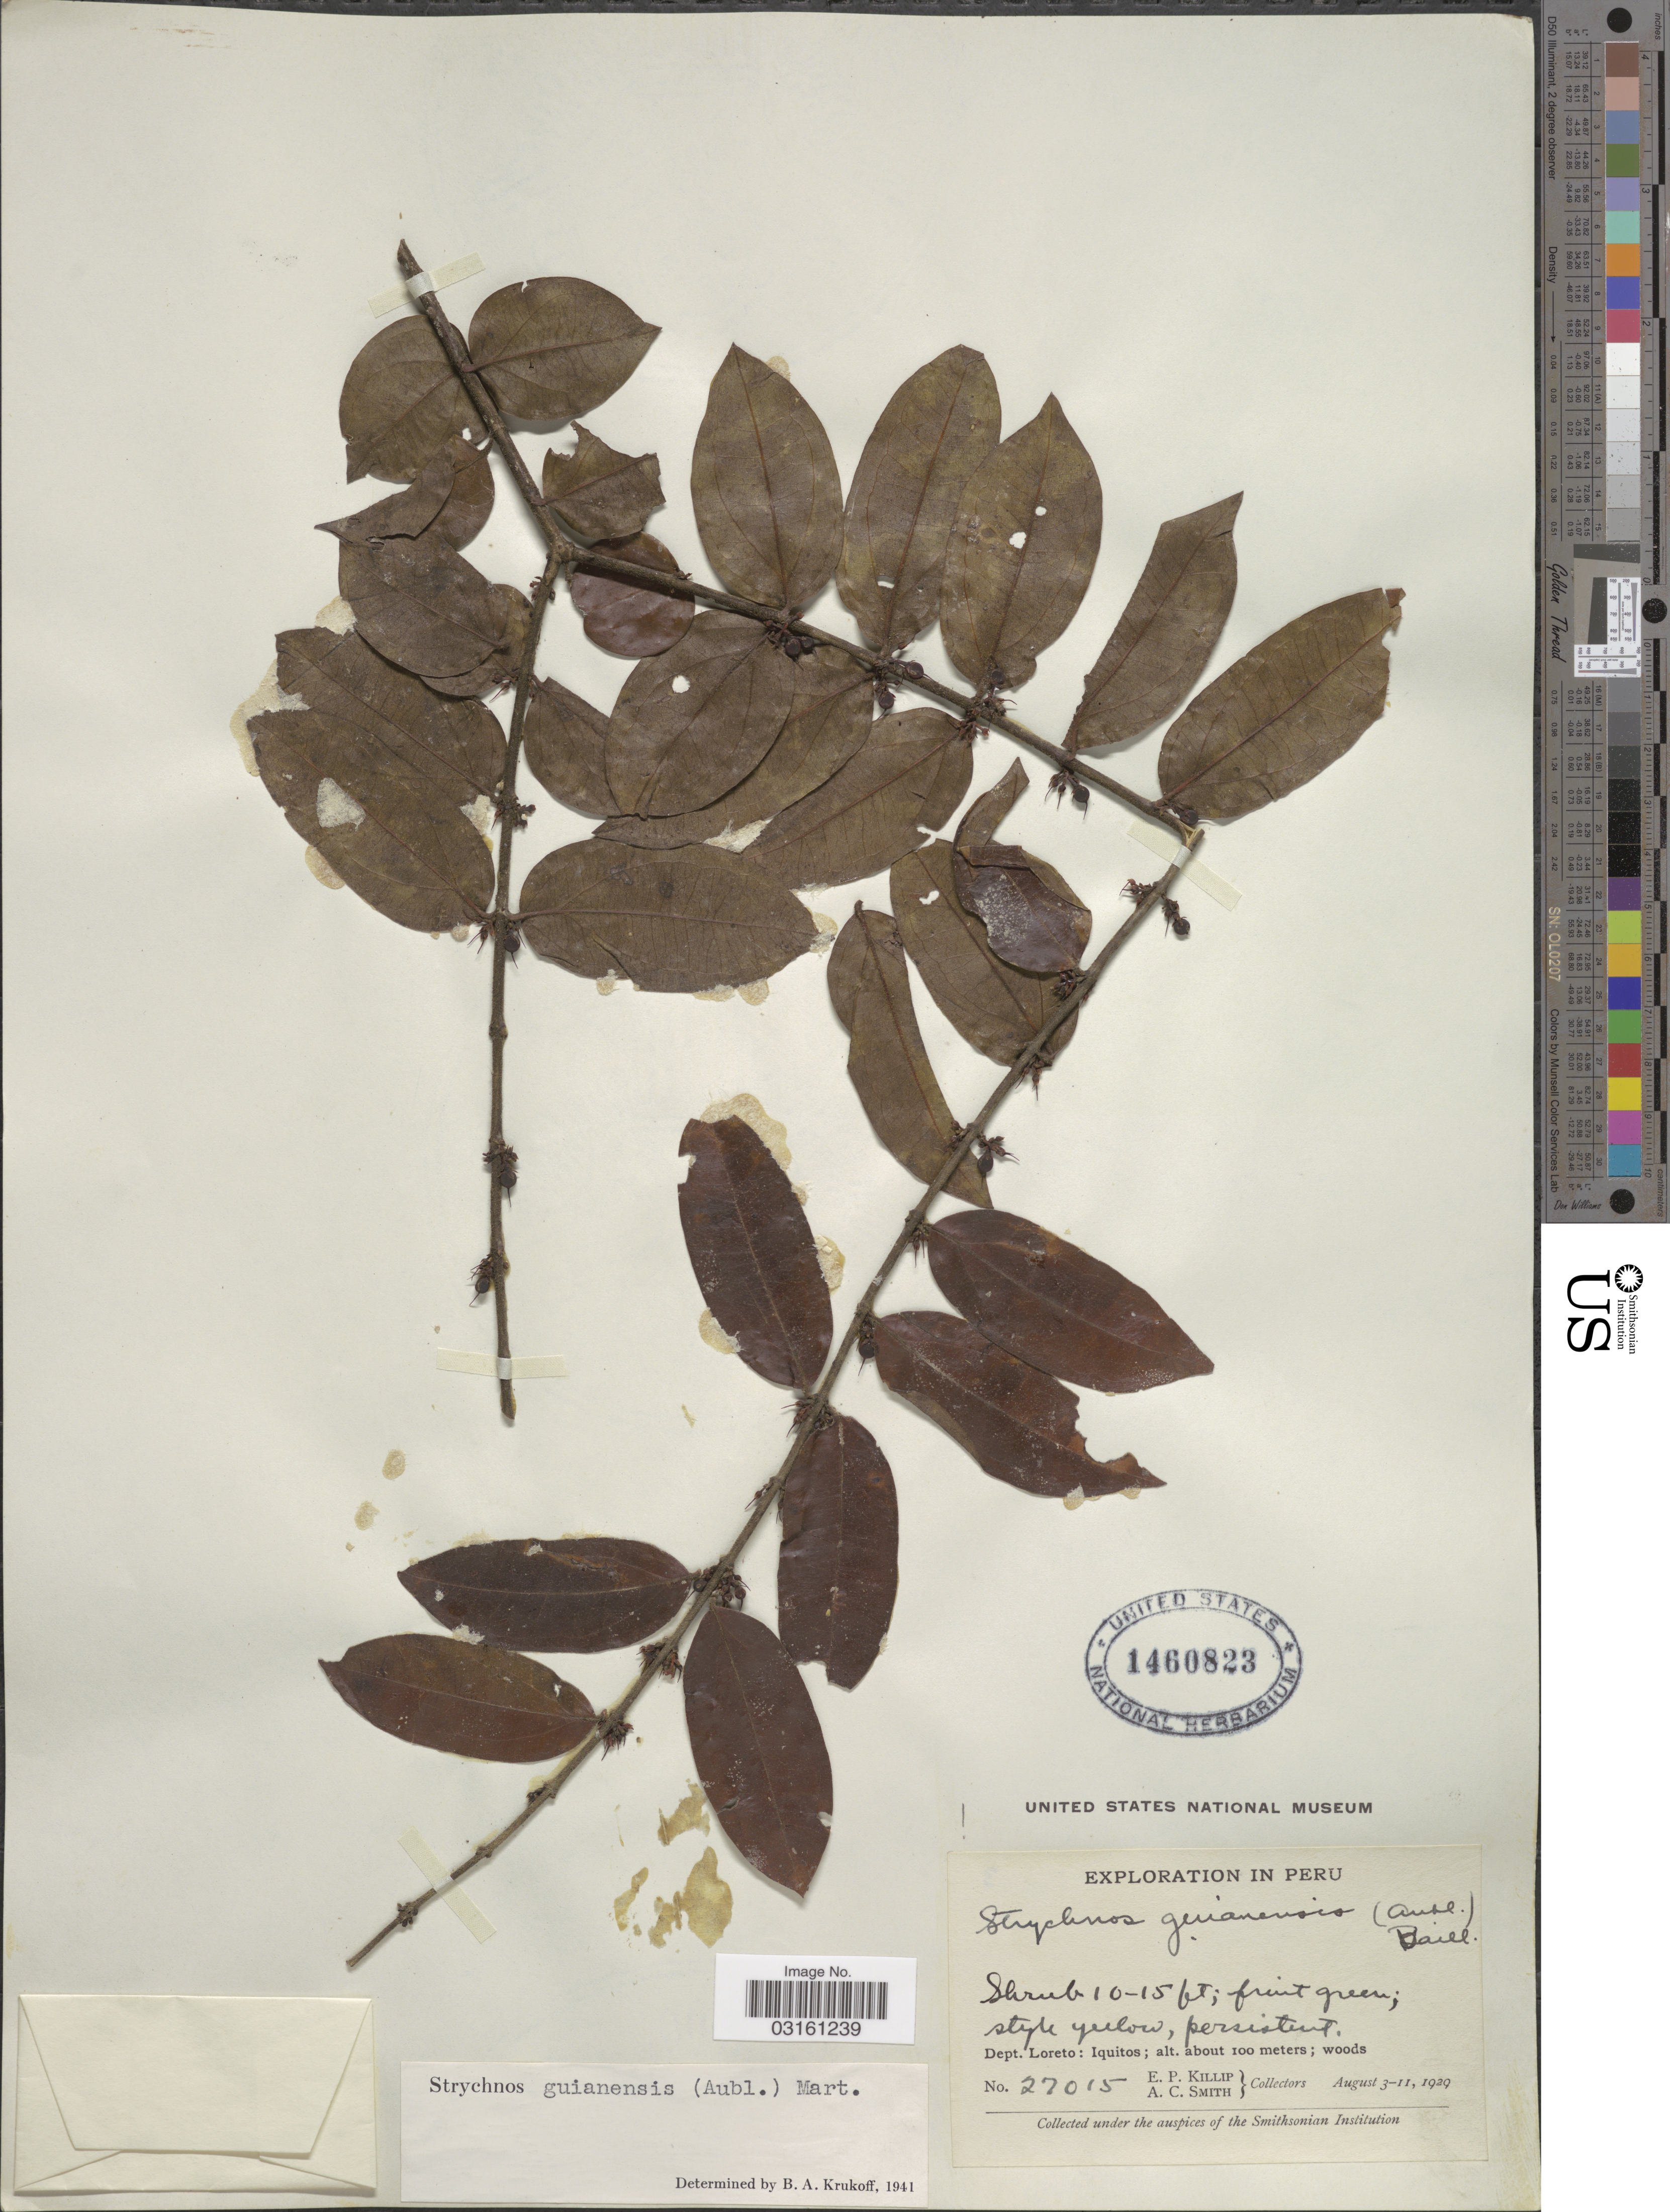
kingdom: Plantae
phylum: Tracheophyta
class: Magnoliopsida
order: Gentianales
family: Loganiaceae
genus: Strychnos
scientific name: Strychnos guianensis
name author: (Aubl.) Mart.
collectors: E. P. Killip & A. C. Smith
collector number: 27015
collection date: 1929-08-03/1929-08-11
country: Peru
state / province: Loreto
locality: Dept. Loreto: Iquitos.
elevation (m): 100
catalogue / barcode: US 1460823